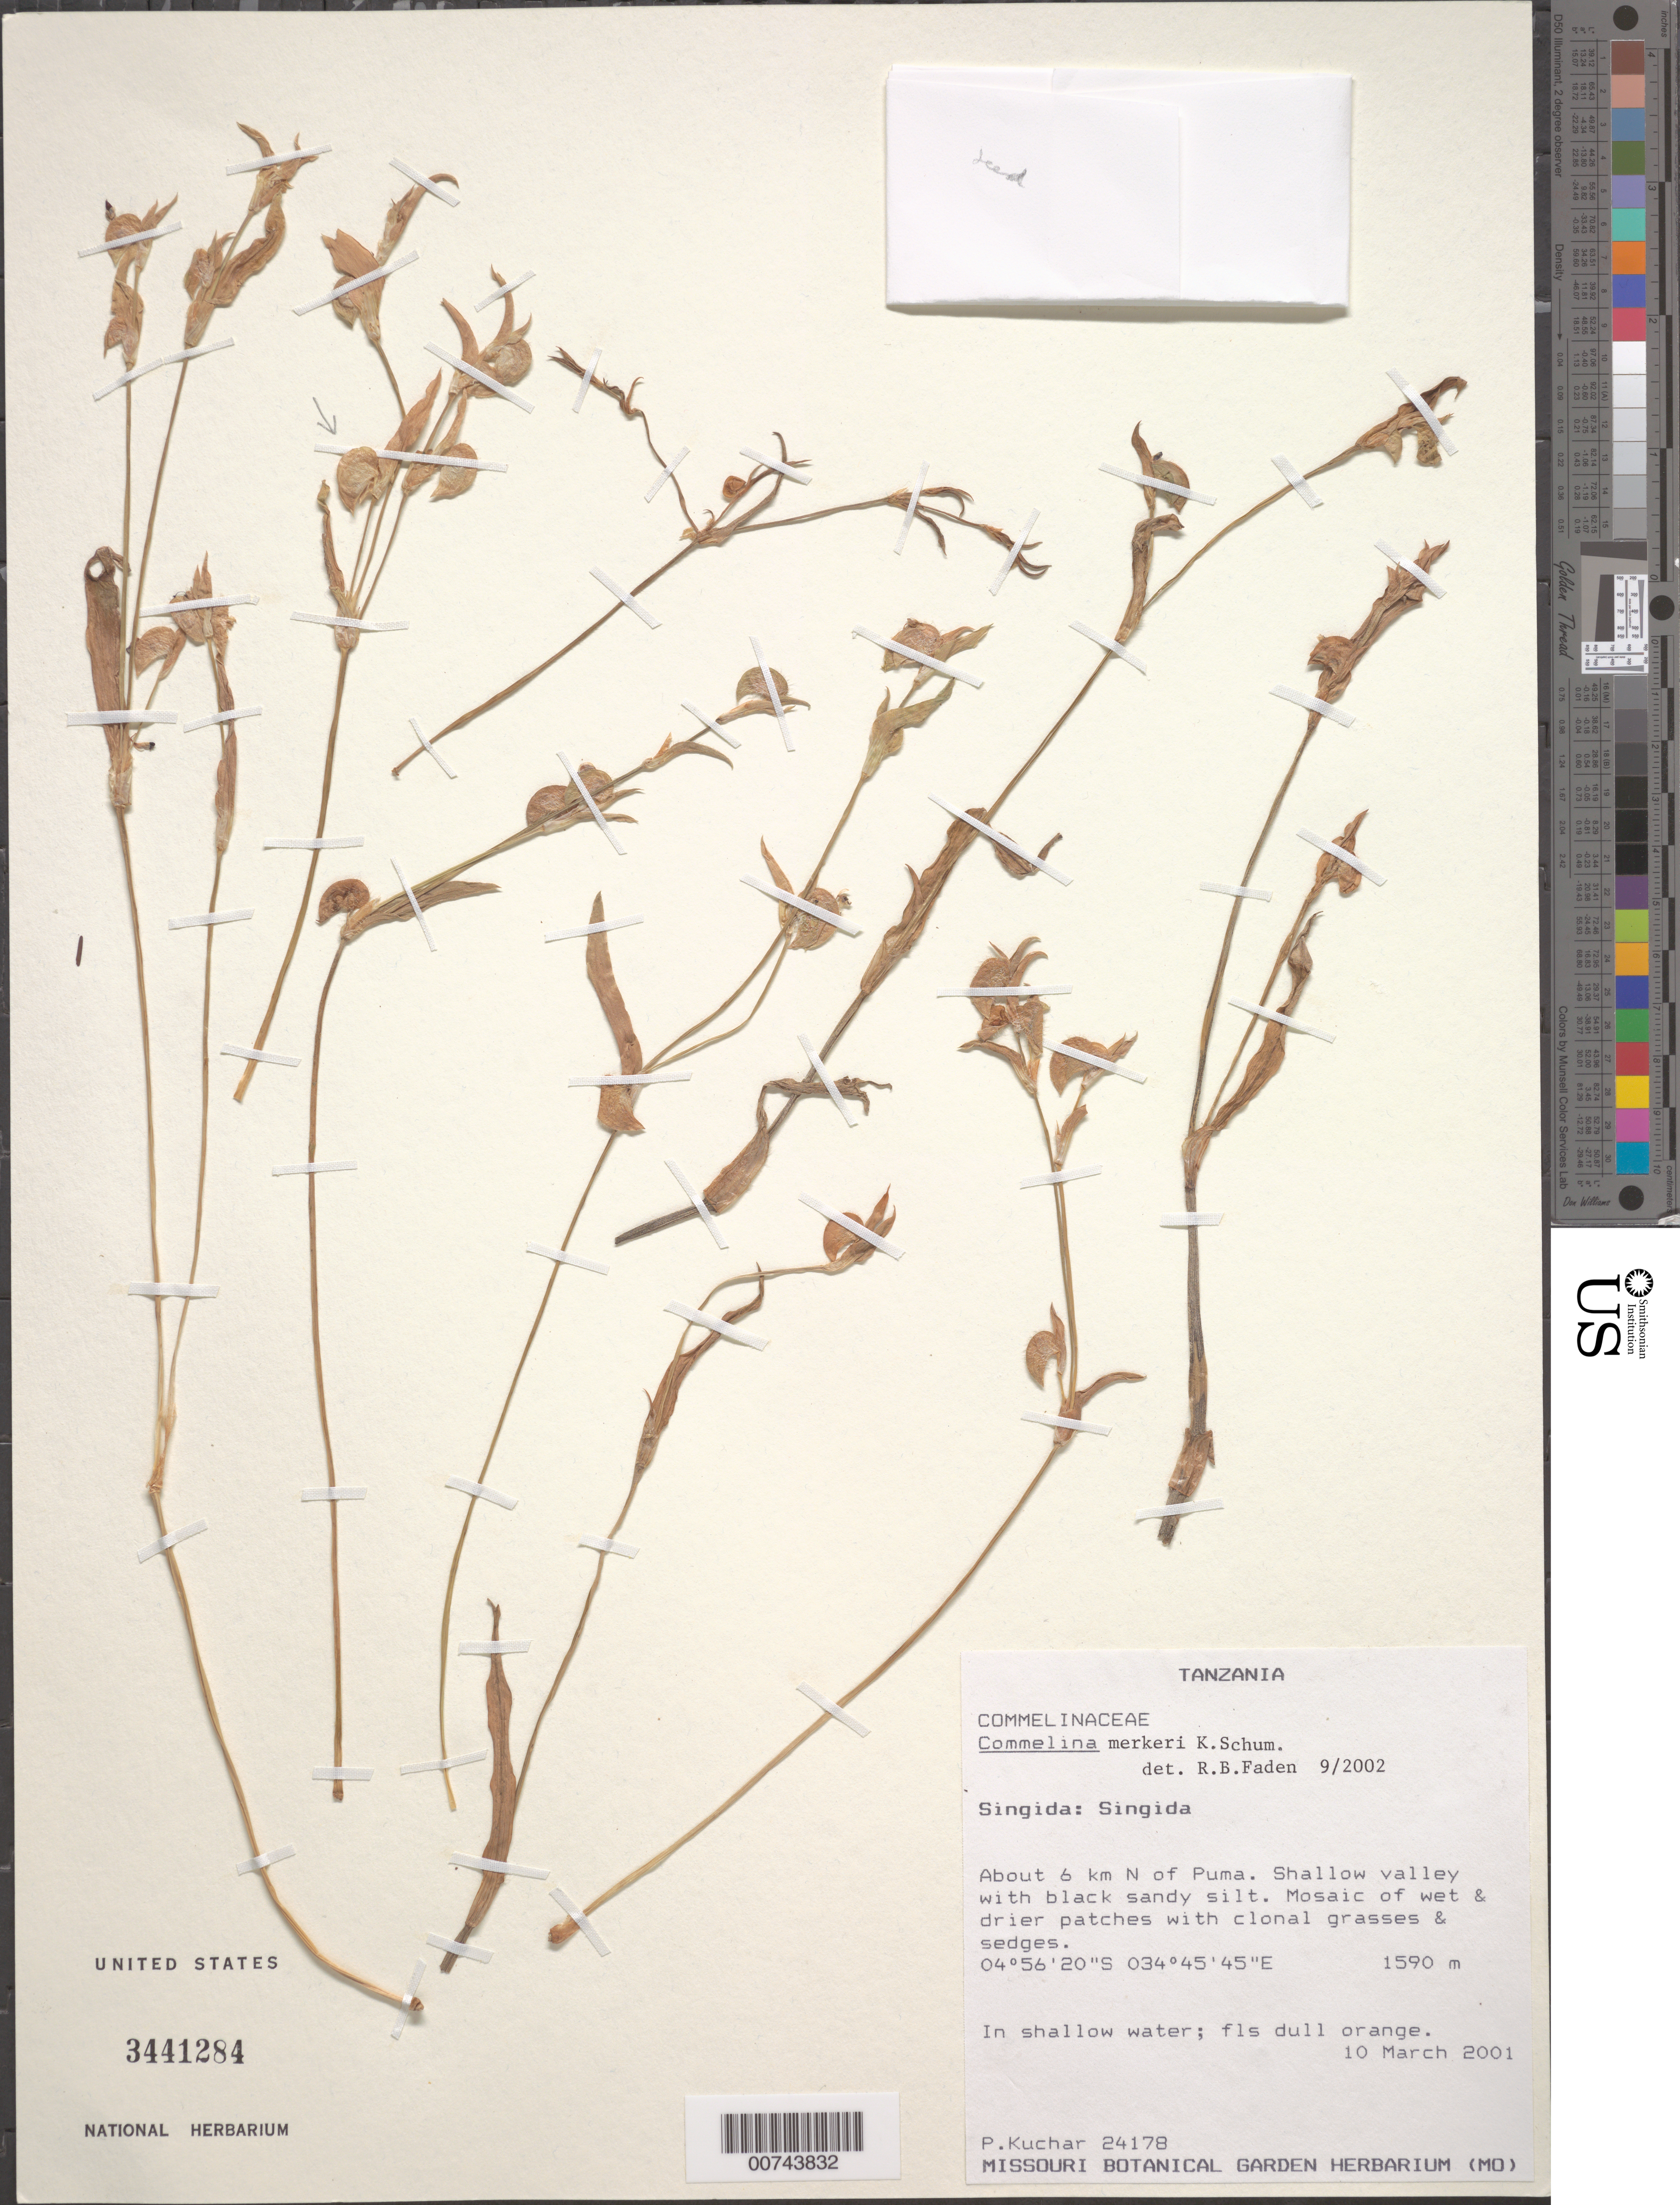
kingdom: Plantae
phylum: Tracheophyta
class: Liliopsida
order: Commelinales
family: Commelinaceae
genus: Commelina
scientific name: Commelina merkeri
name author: K. Schum.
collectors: P. Kuchar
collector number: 24178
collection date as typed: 10 Mar 2001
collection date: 2001-03-10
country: Tanzania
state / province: Singida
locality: N of Puma.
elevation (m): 1590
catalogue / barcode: US 3441284